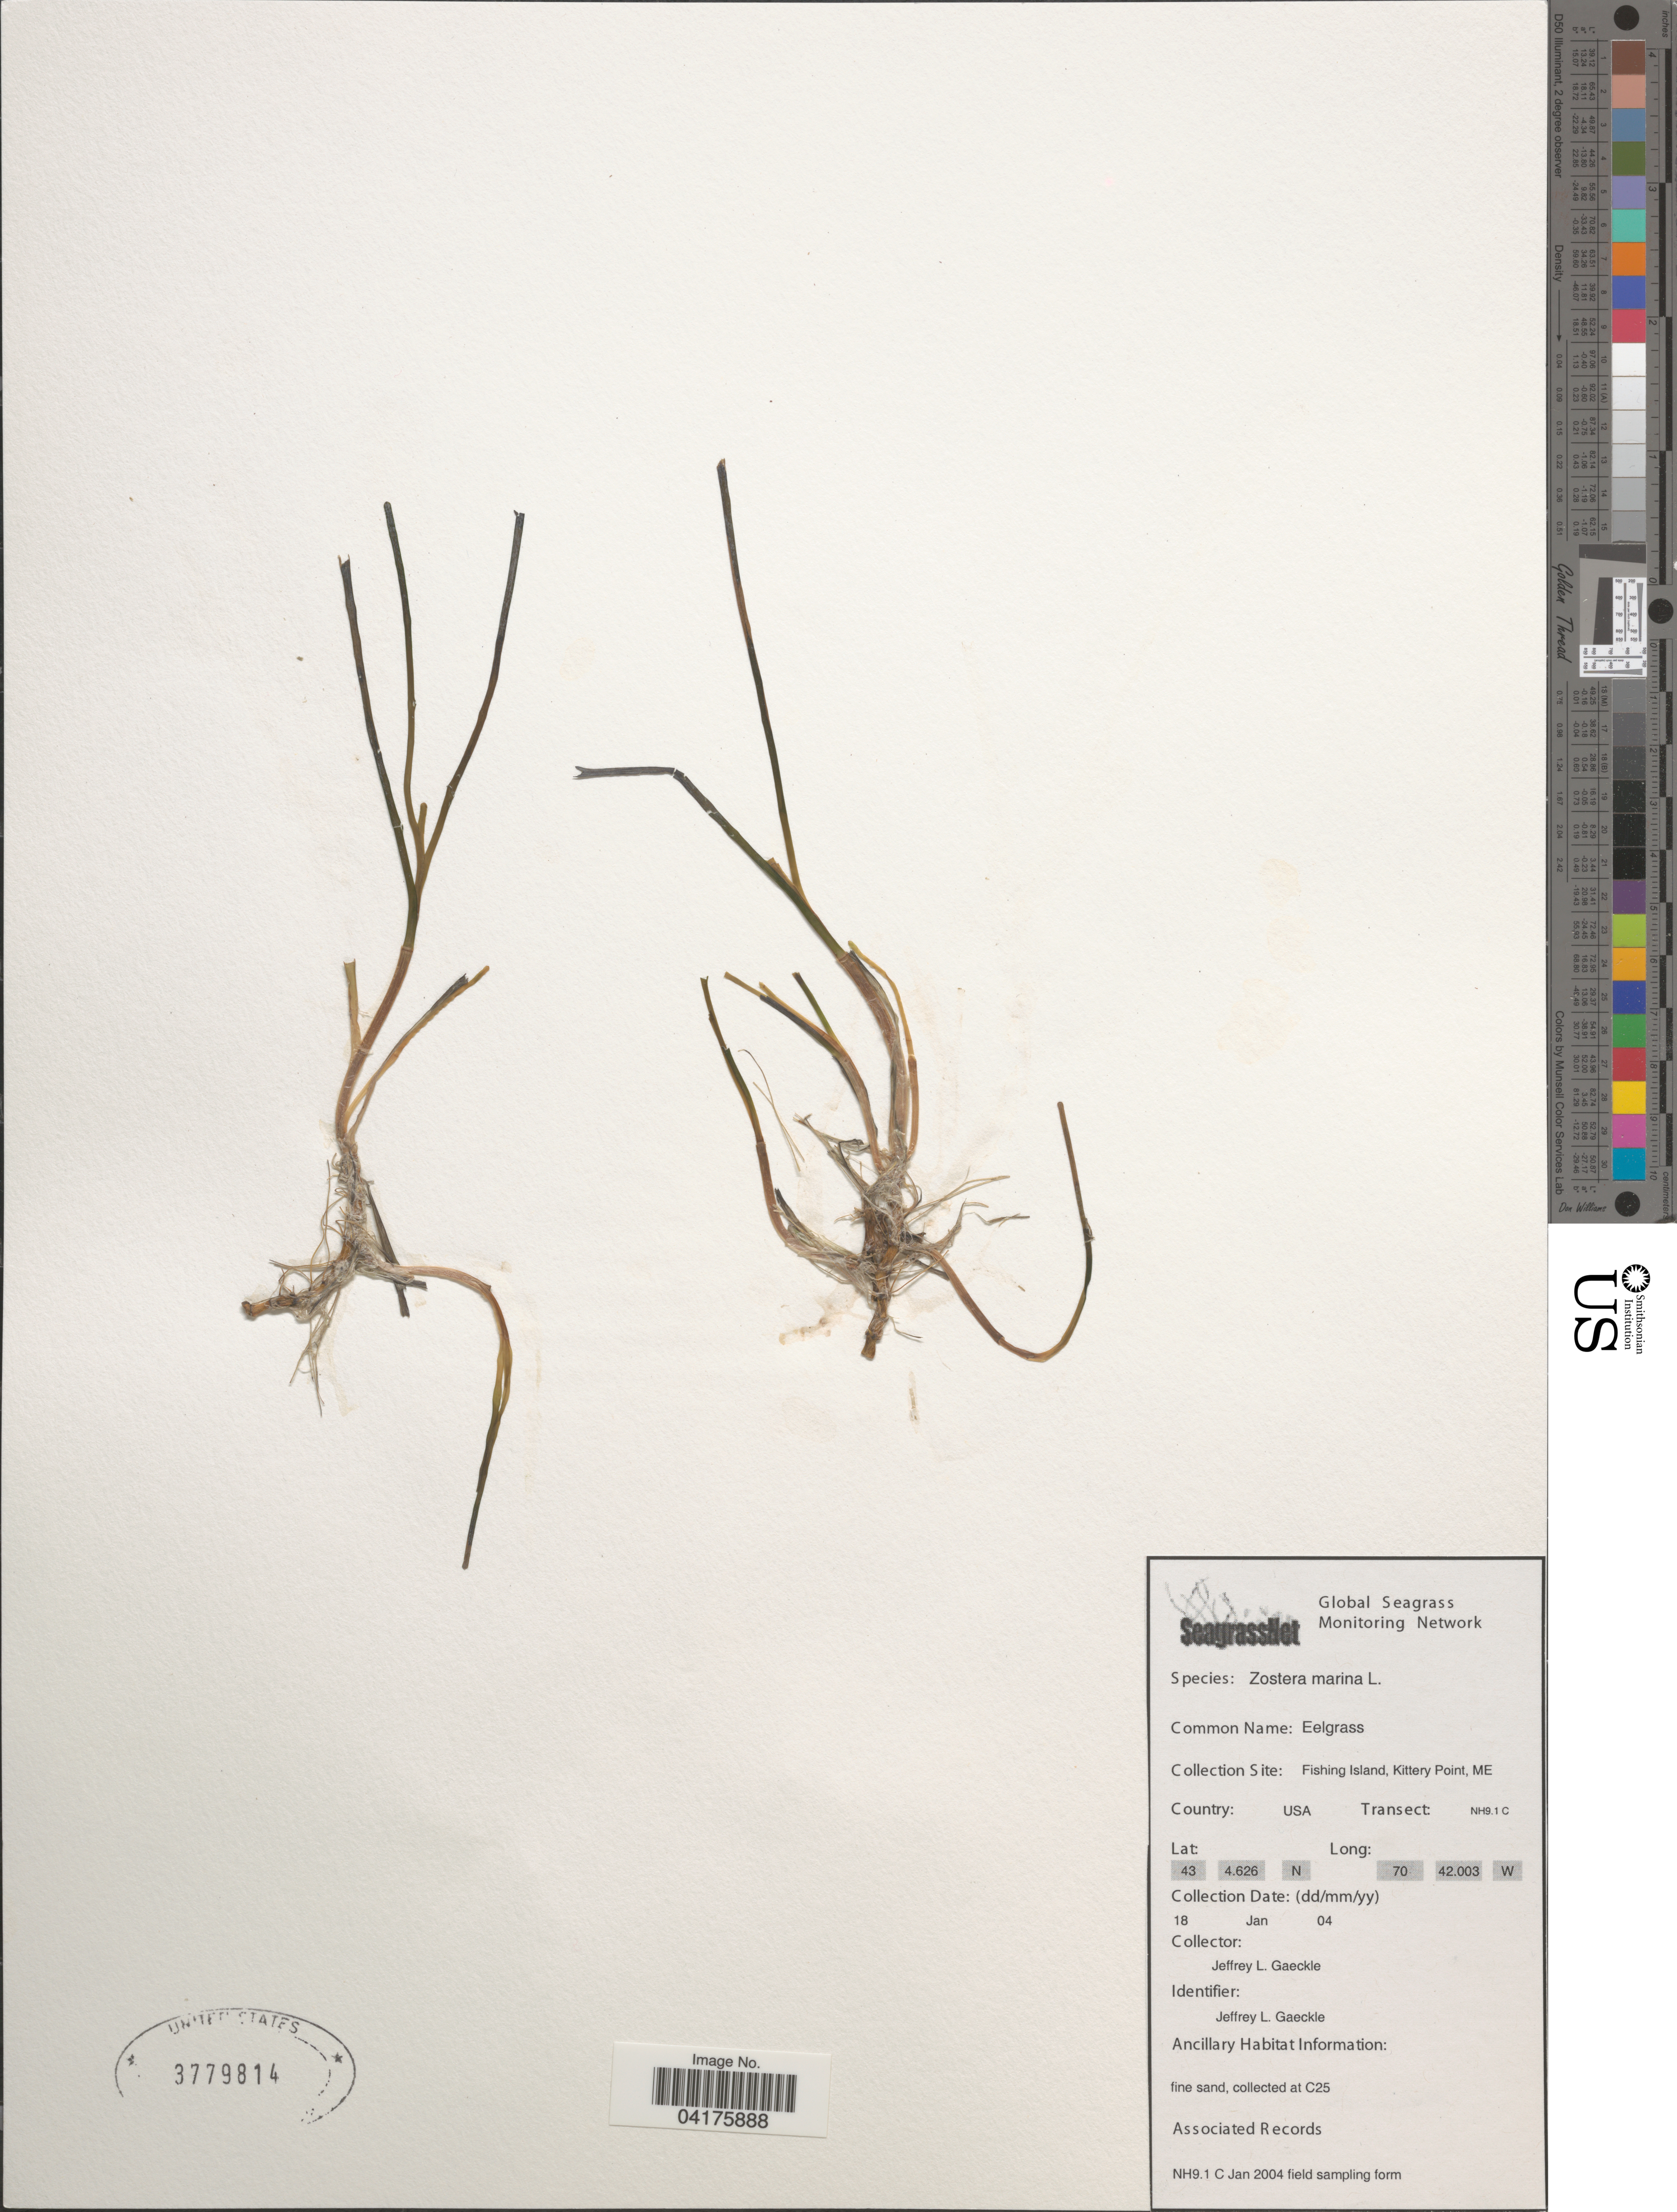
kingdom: Plantae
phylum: Tracheophyta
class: Liliopsida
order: Alismatales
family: Zosteraceae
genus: Zostera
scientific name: Zostera marina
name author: L.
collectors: J. Gaeckle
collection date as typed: Transcribed d/m/y: 18/1/4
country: United States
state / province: Maine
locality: Fishing Island, Kittery Point.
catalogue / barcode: US 3779814